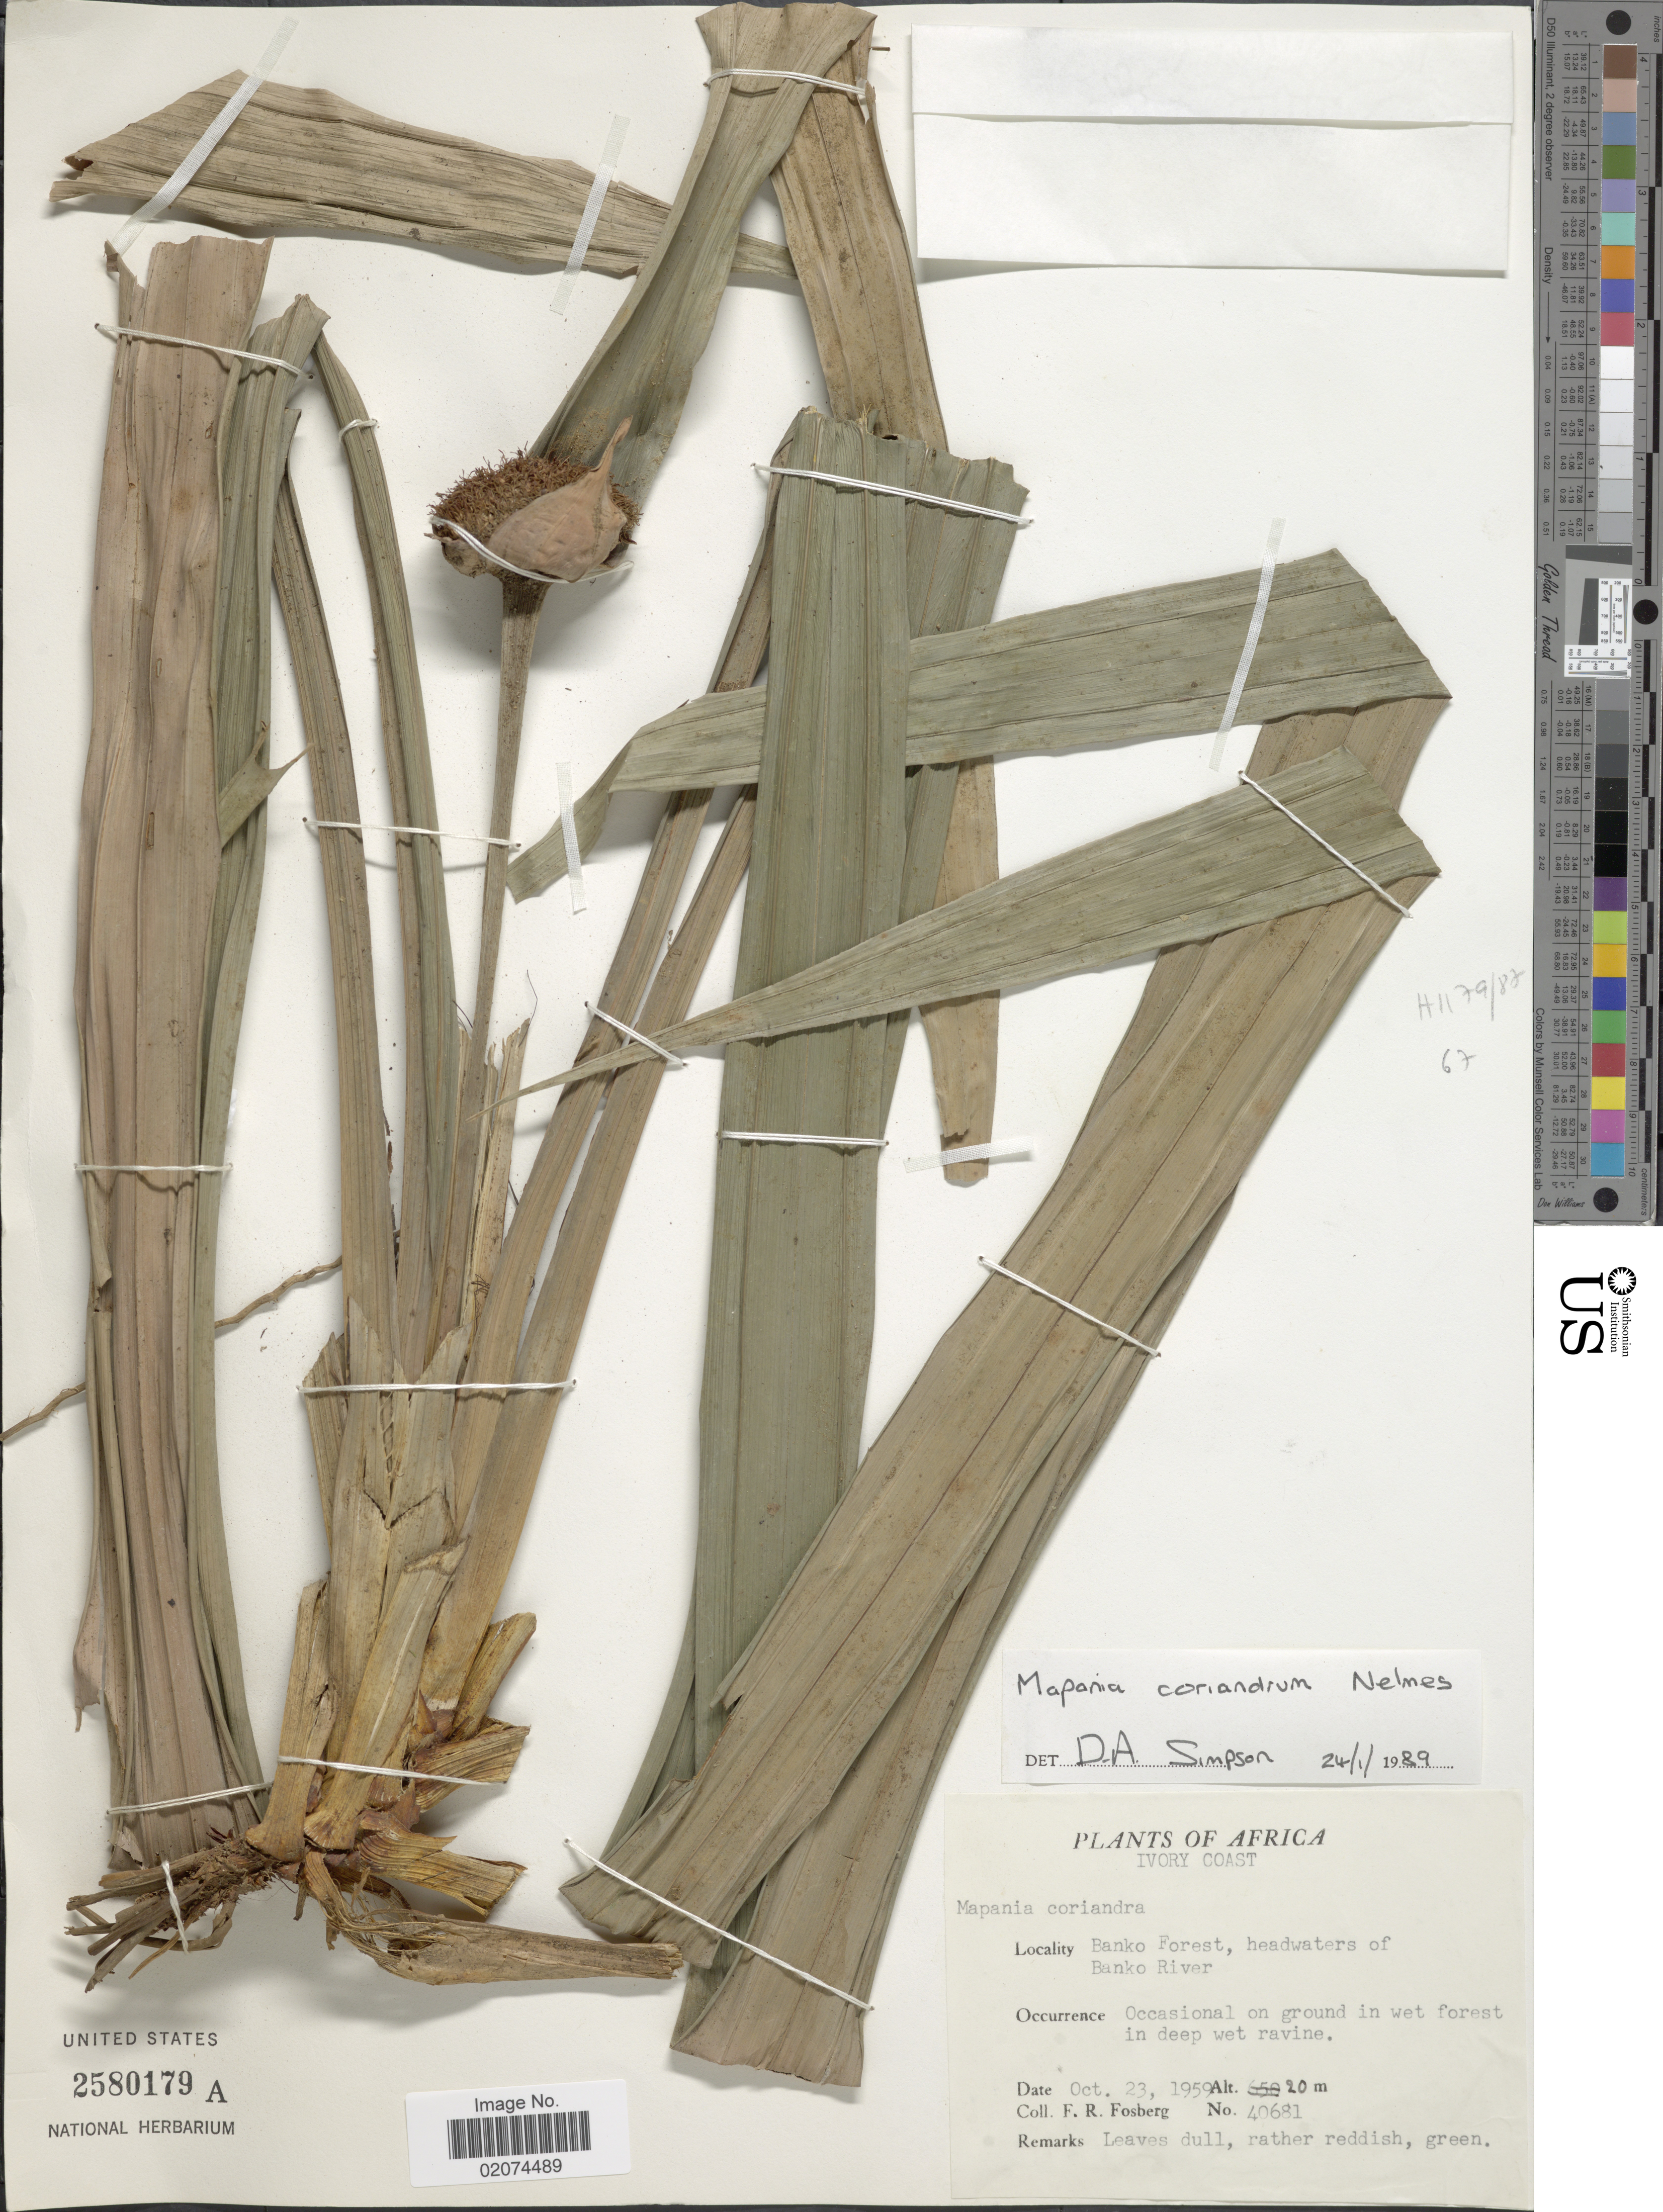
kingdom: Plantae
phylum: Tracheophyta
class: Liliopsida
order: Poales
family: Cyperaceae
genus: Mapania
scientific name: Mapania coriandrum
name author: Nelmes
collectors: F. R. Fosberg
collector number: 40681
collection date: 1959-10-23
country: Ivory Coast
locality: Africa. Banko Forest, Headwaters of Banko River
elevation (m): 20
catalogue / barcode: US 2580179A